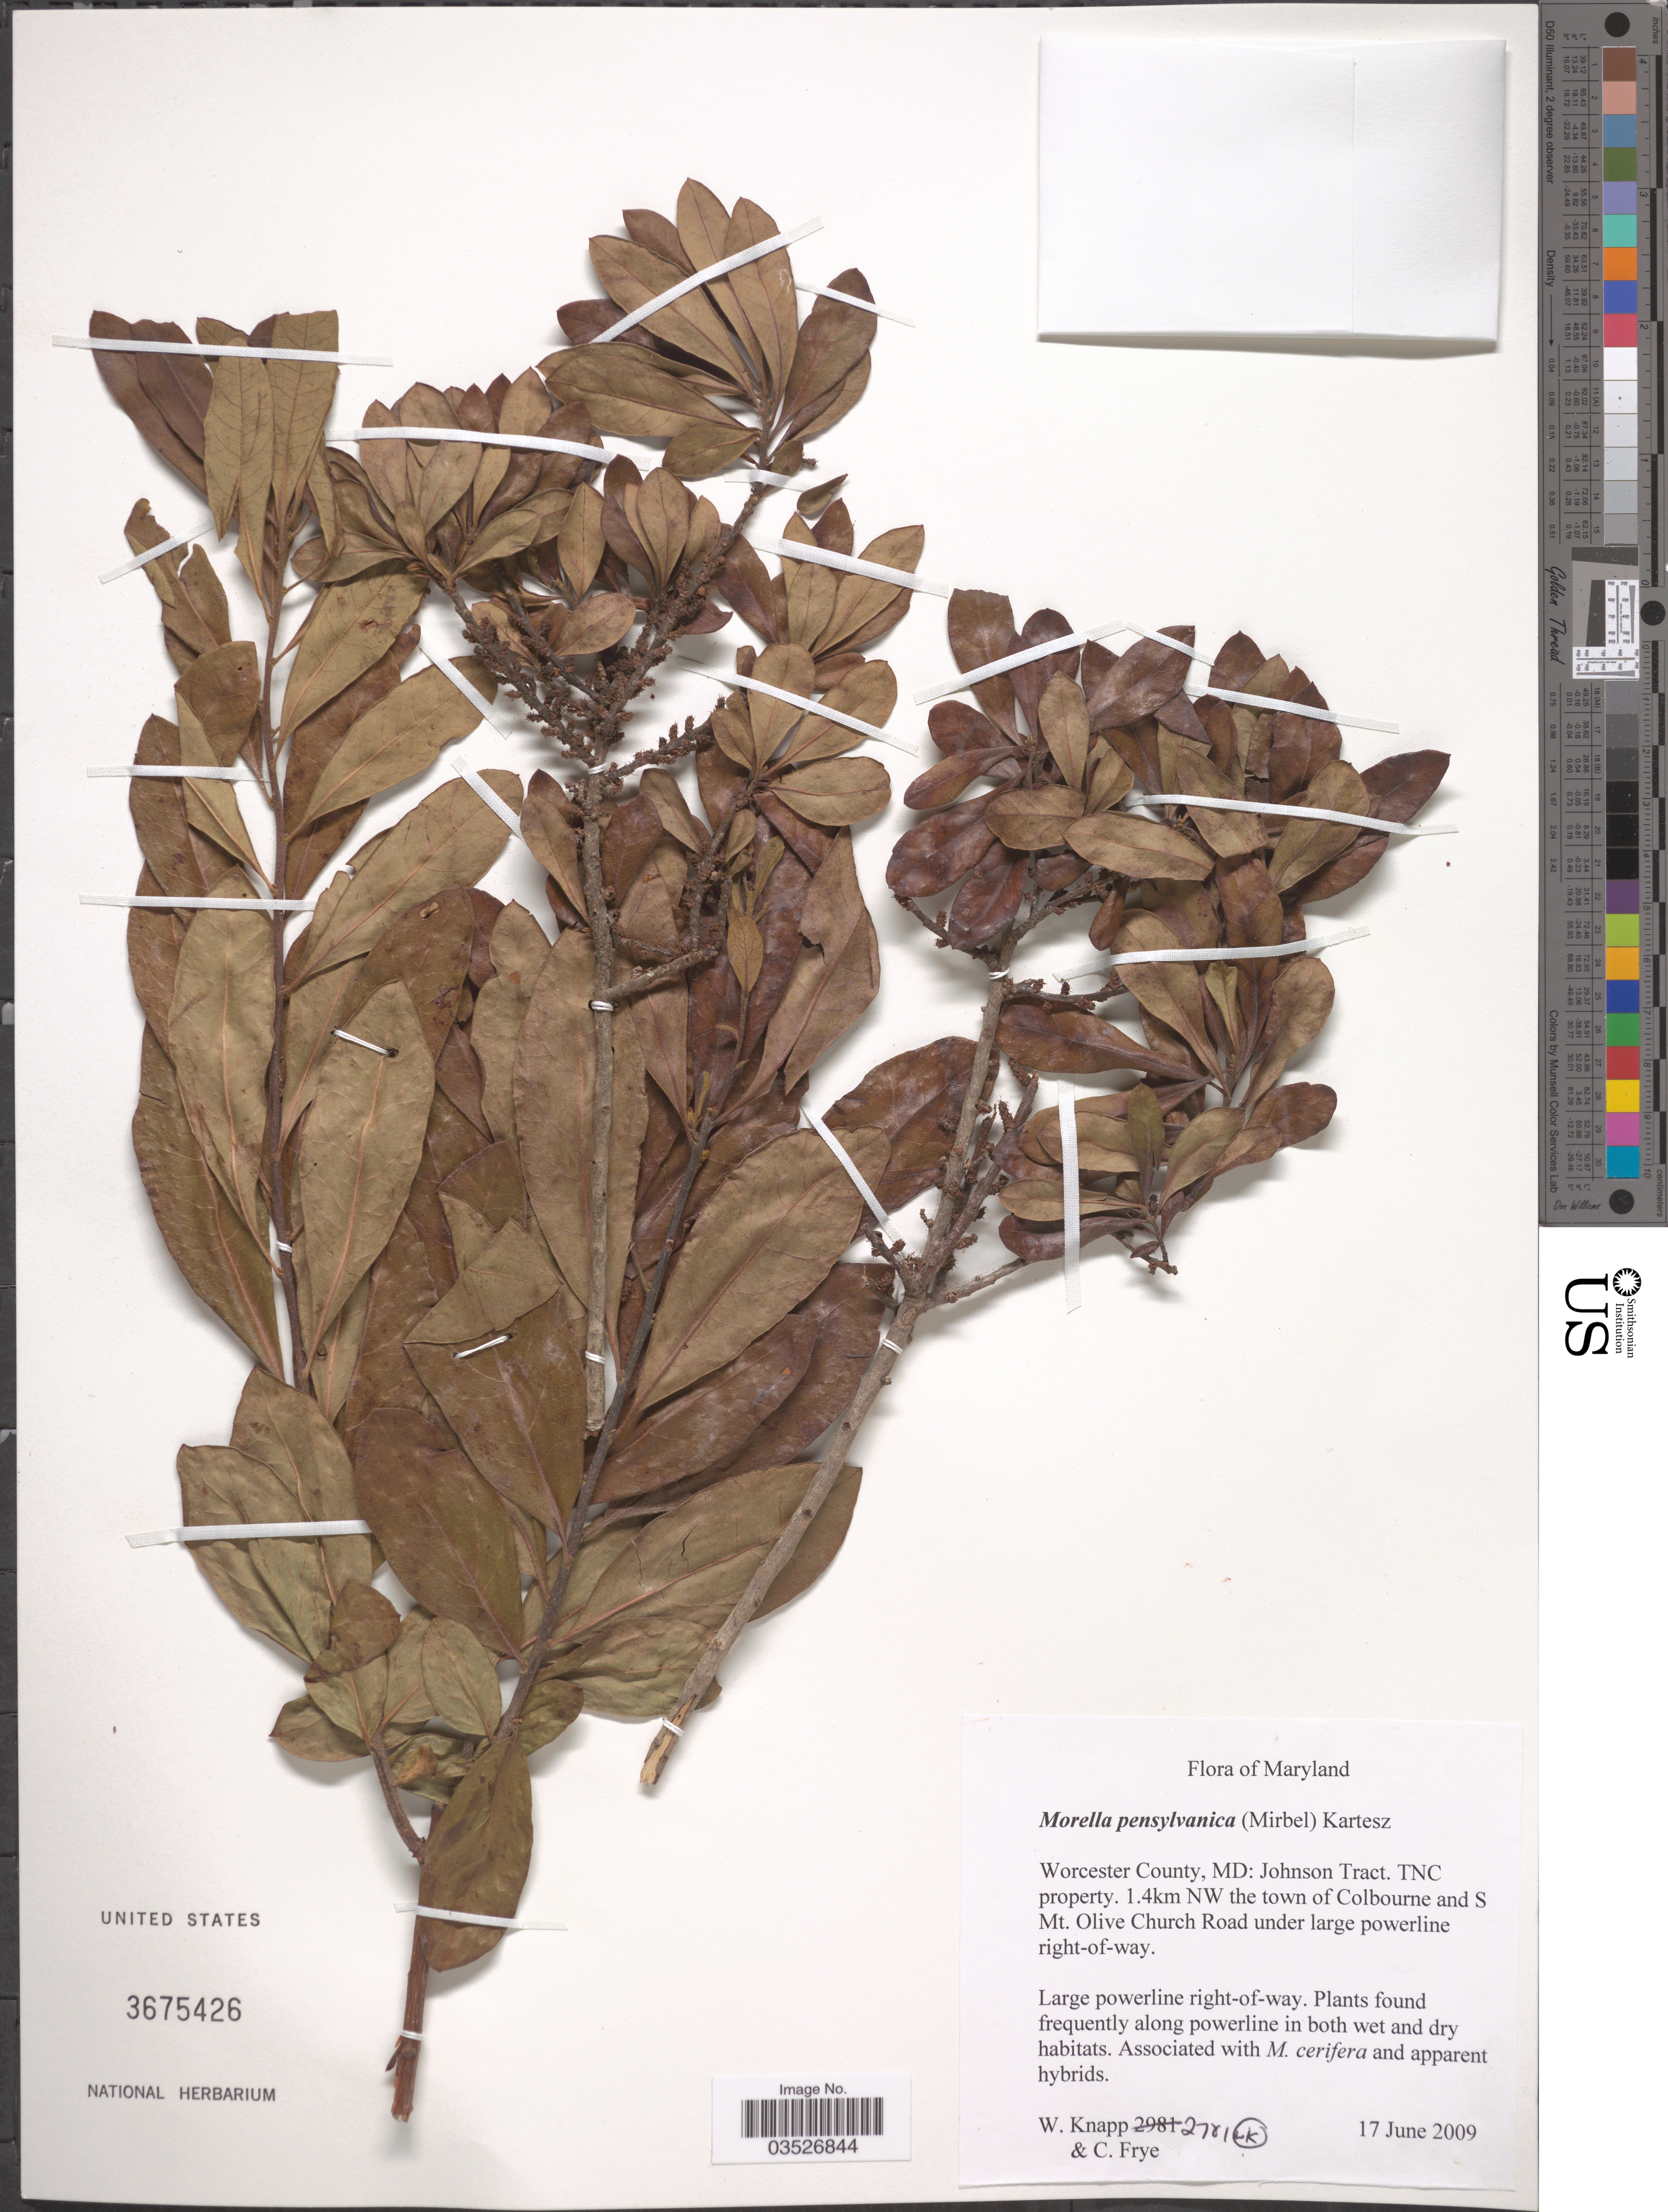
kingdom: Plantae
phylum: Tracheophyta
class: Magnoliopsida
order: Fagales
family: Myricaceae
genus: Morella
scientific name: Morella pensylvanica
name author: (Mirb.) Kartesz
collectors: W. Knapp & C. Frye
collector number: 2781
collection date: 2009-06-17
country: United States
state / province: Maryland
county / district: Worcester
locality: Worcester County, MD: Johnson Tract. TNC property. 1.4km NW the town of Colbourne and S Mt. Olive Church Road under large powerline right-of-way.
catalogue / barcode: US 3675426